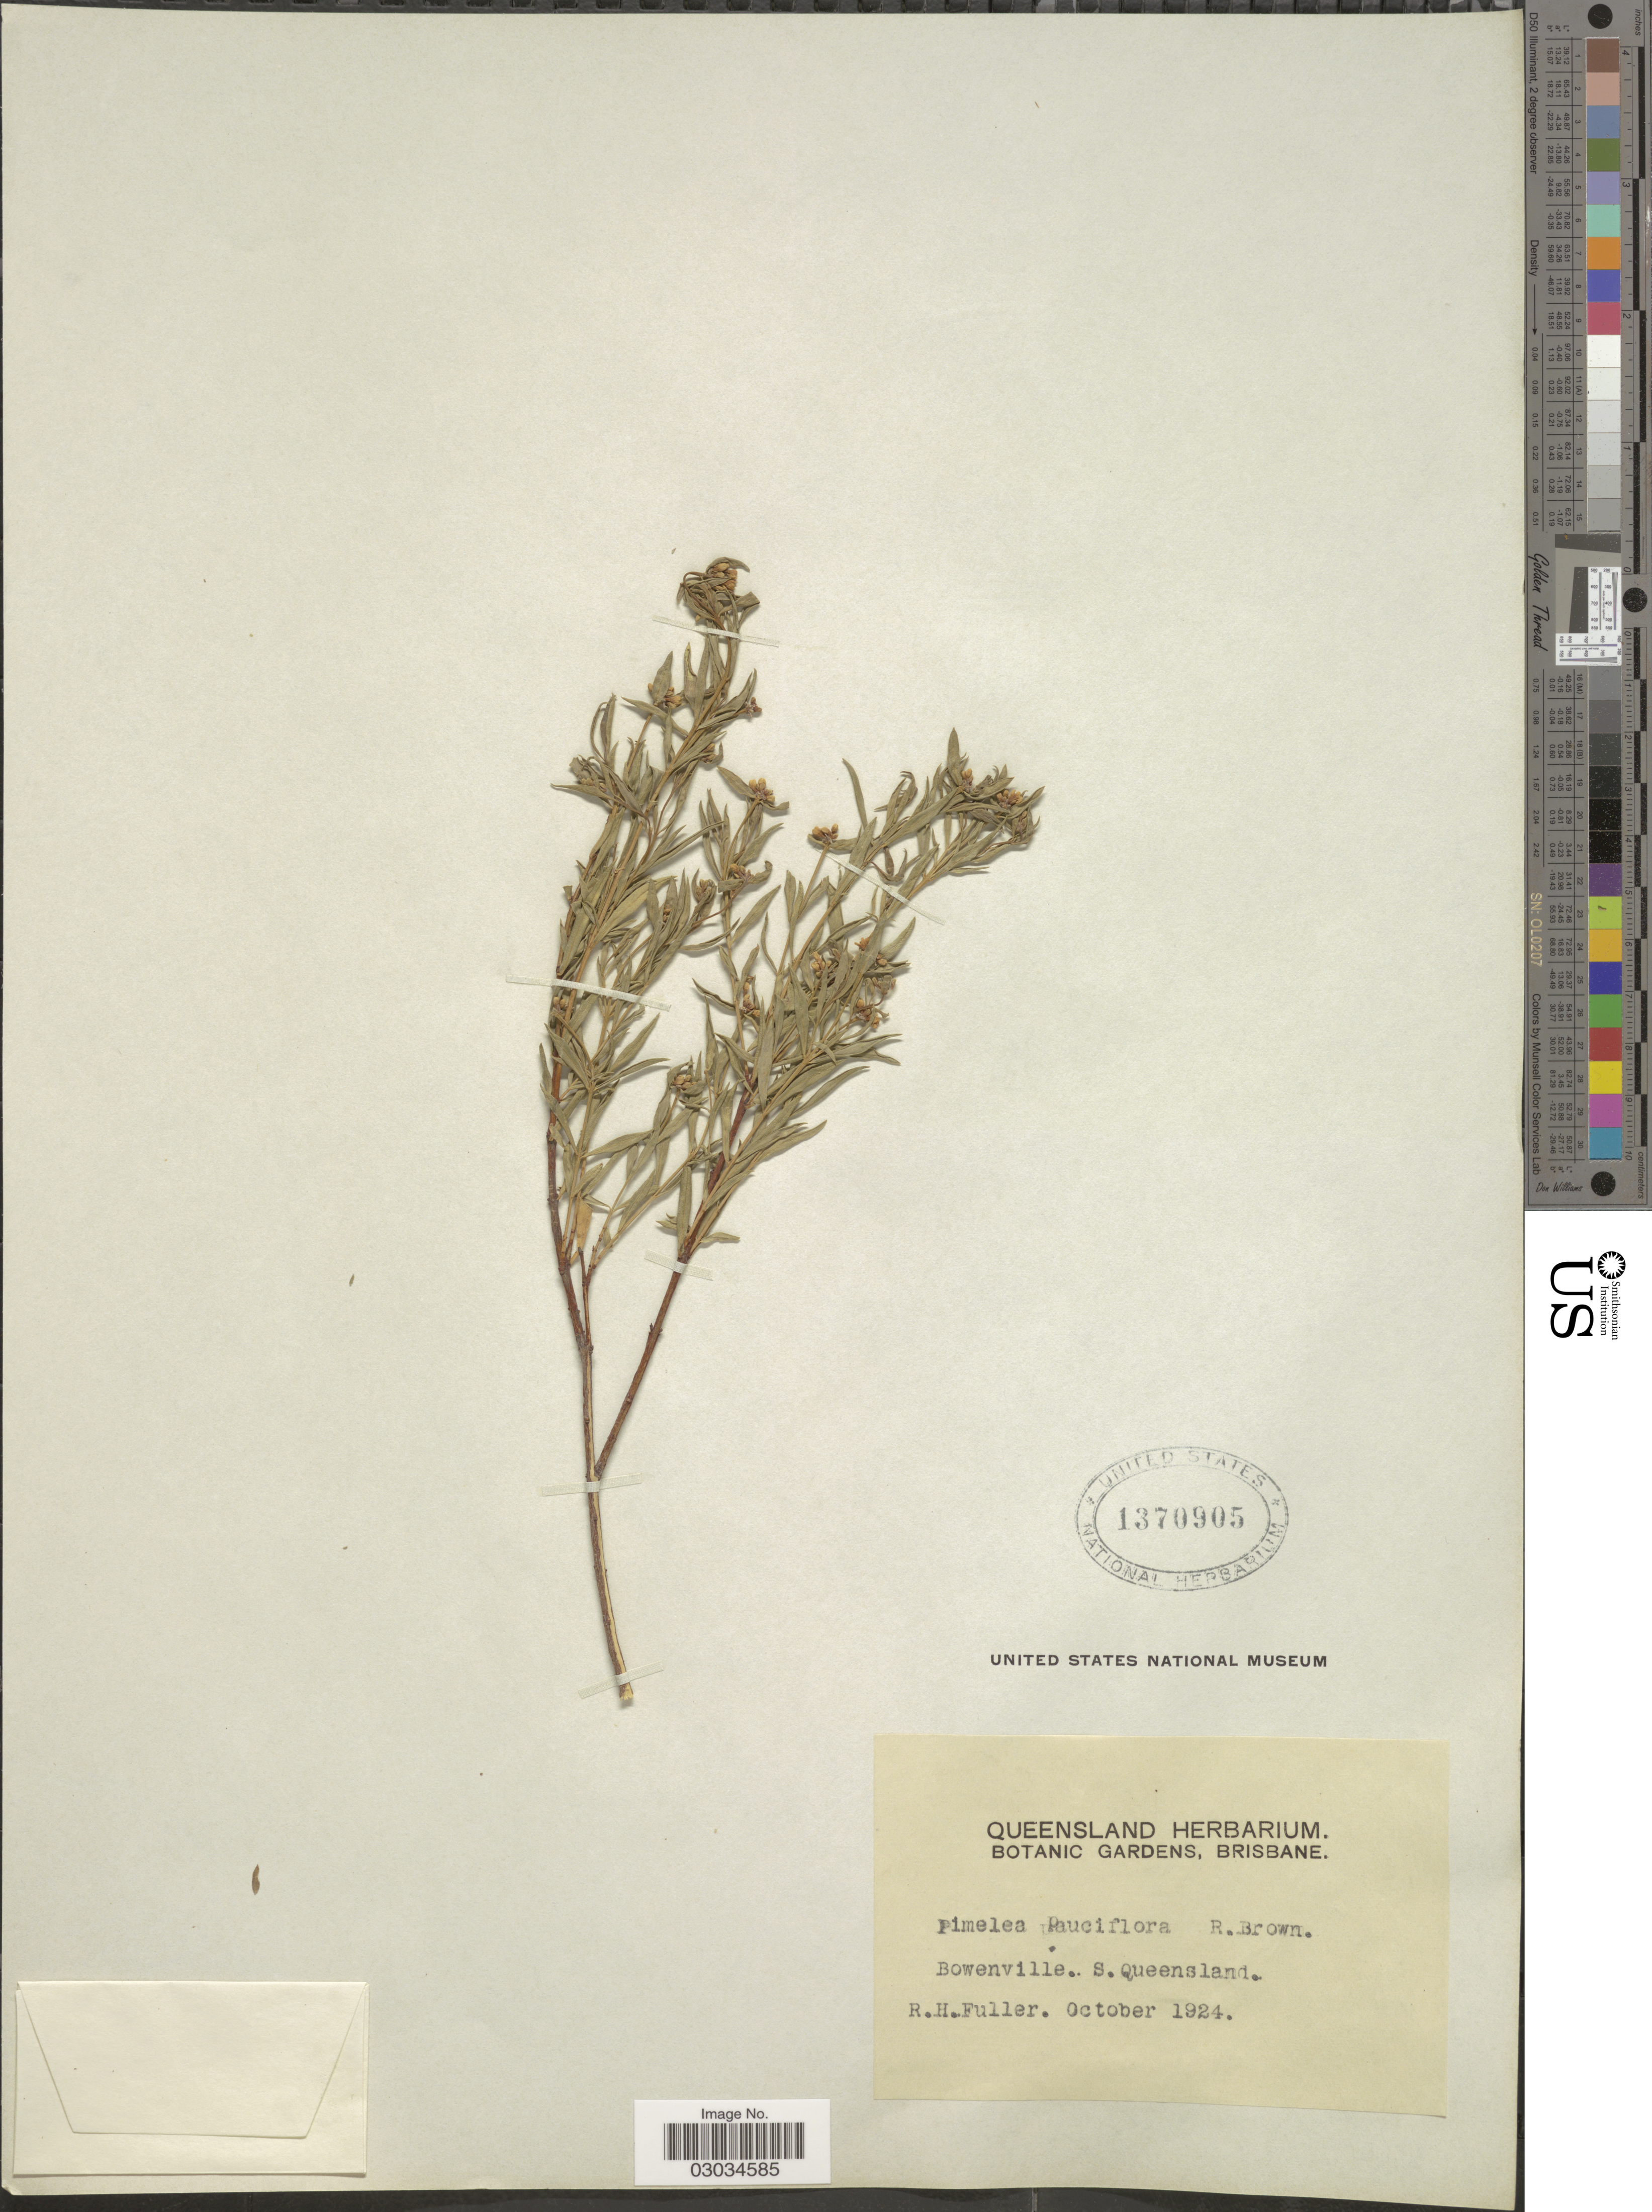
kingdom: Plantae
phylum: Tracheophyta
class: Magnoliopsida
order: Malvales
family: Thymelaeaceae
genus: Pimelea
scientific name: Pimelea pauciflora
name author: R. Br.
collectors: R. Fuller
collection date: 1924-10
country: Australia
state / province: Queensland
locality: Bowenville. S. Queensland.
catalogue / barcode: US 1370905